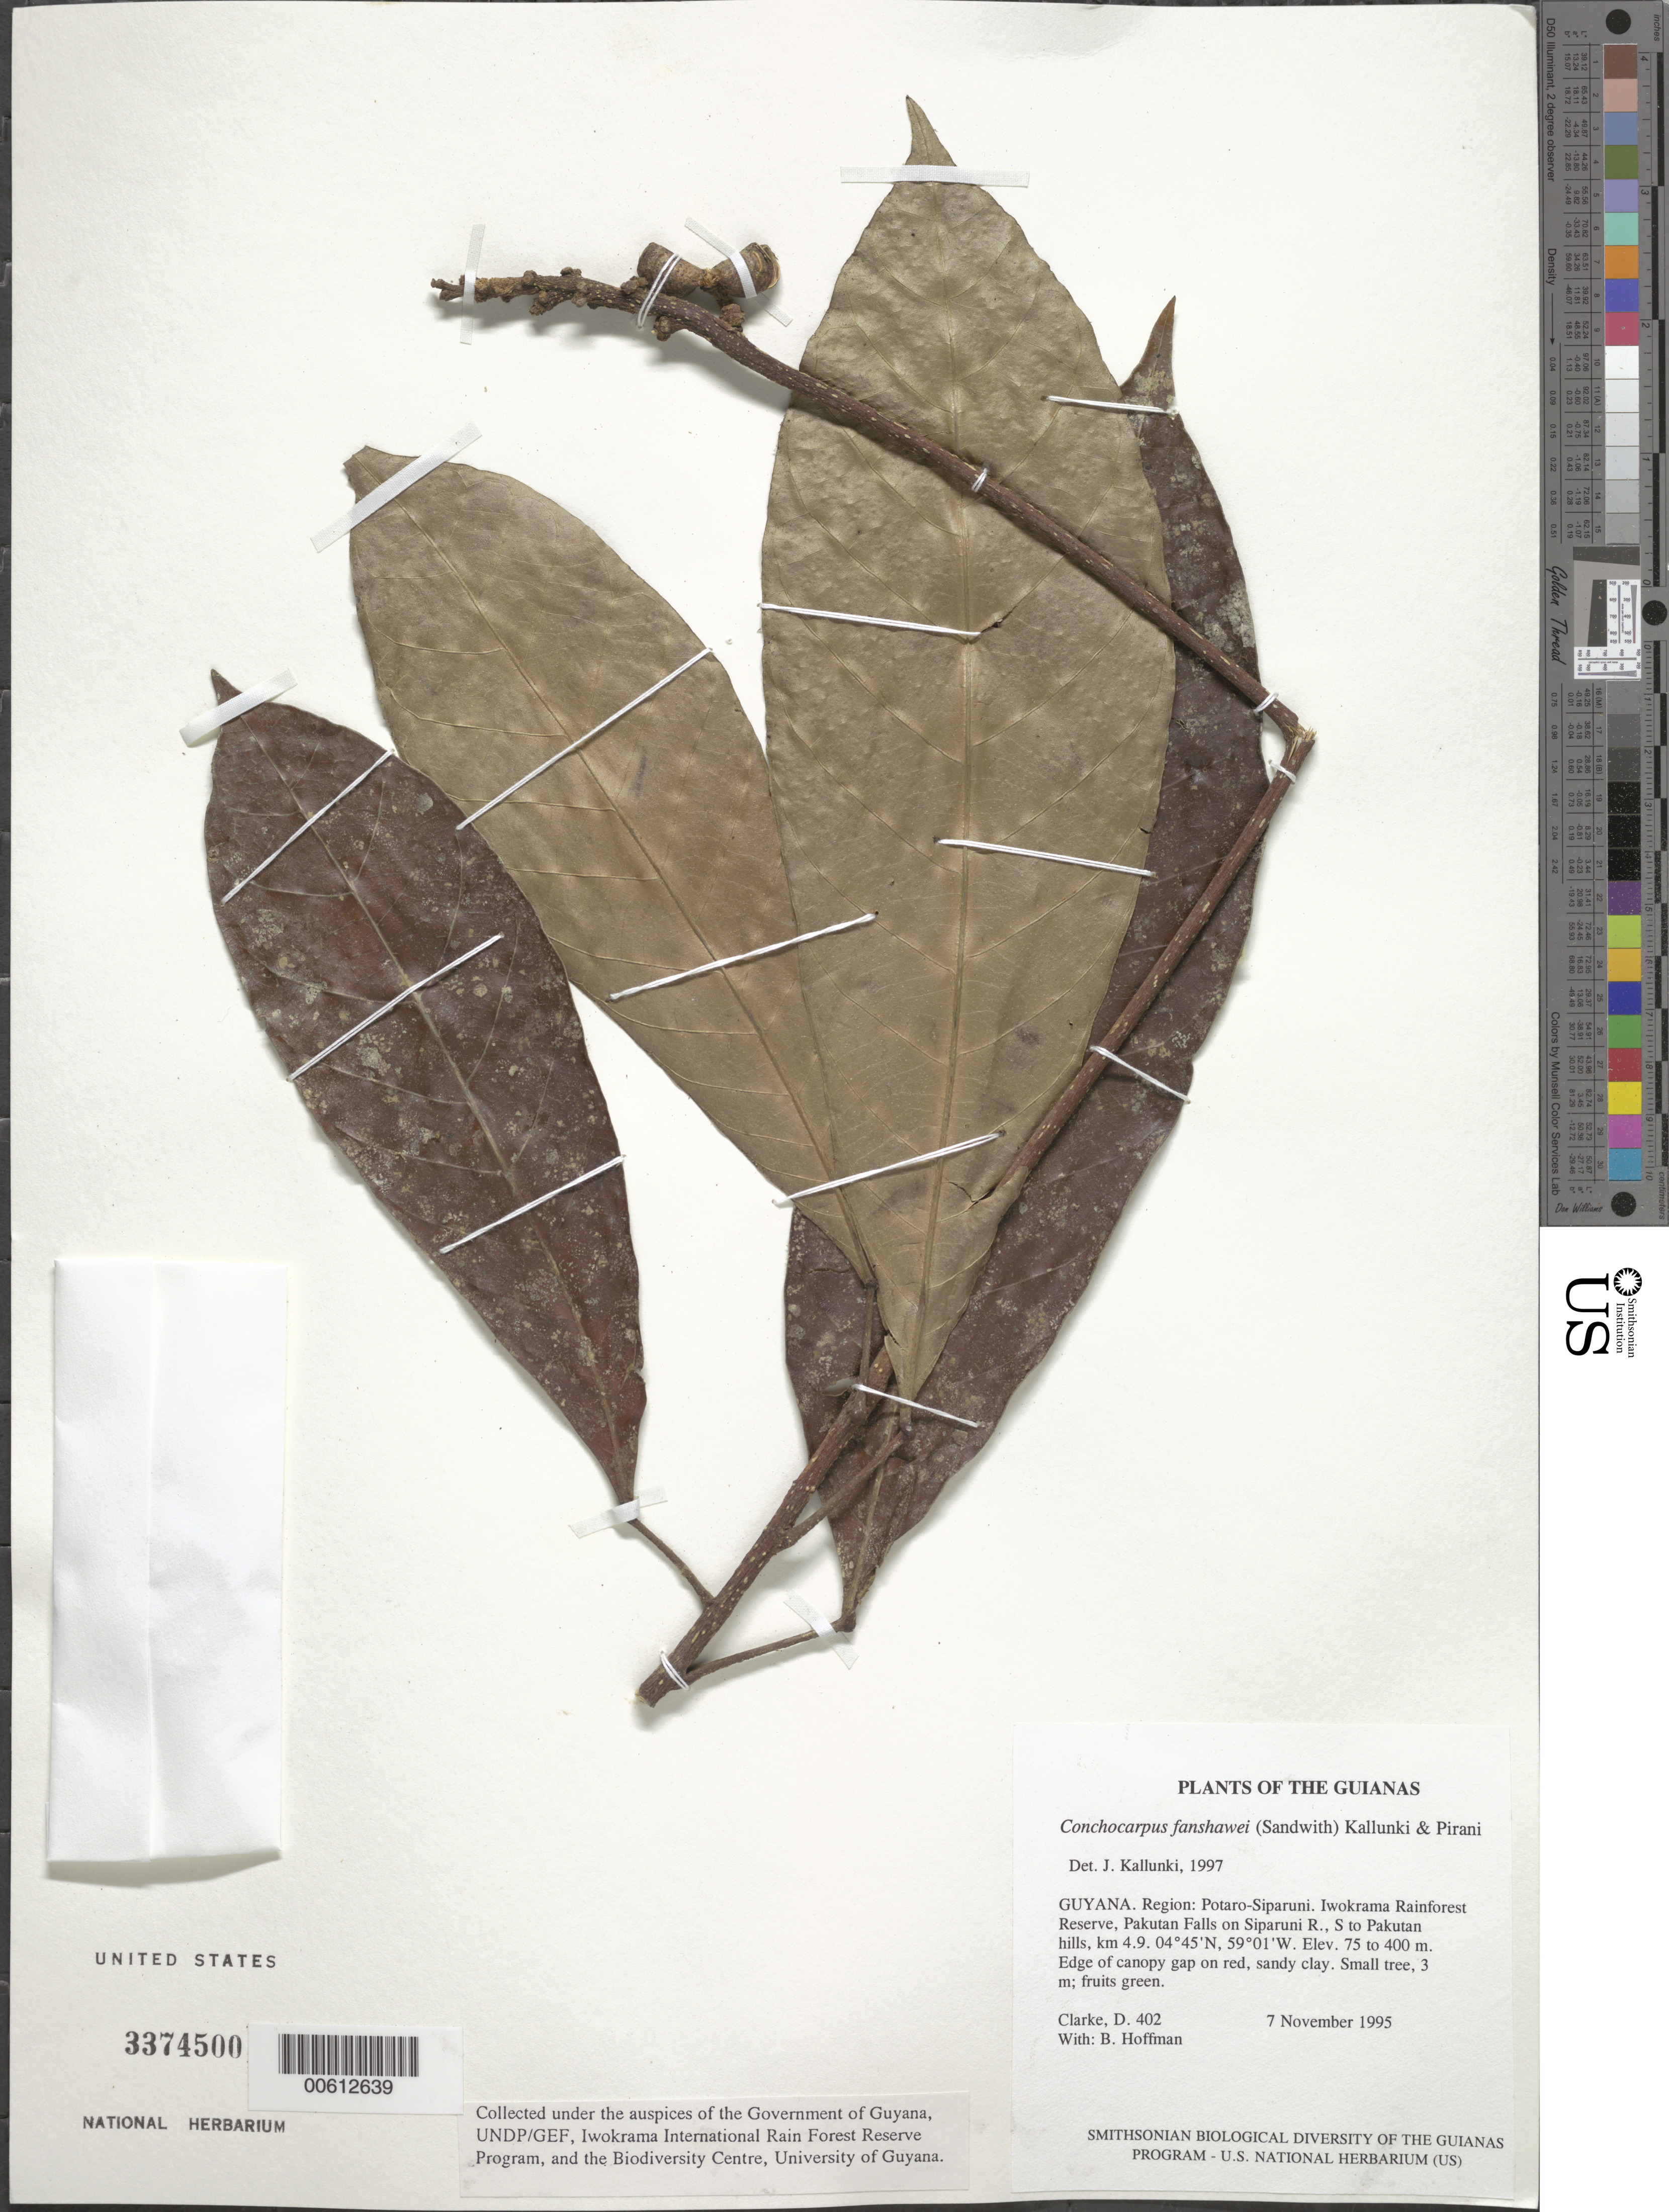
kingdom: Plantae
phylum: Tracheophyta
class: Magnoliopsida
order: Sapindales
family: Rutaceae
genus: Conchocarpus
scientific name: Conchocarpus fanshawei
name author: (Sandwith) Kallunki & Pirani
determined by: Kallunki, Jacquelyn A.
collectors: H. D. Clarke & B. Hoffman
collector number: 402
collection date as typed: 7 November 1995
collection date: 1995-11-07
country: Guyana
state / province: Potaro-Siparuni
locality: Iwokrama Rainforest Reserve, Pakutau Falls on Siparuni R., S to Pakutau hills, km 4.9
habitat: Edge of canopy gap on red, sandy clay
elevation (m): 75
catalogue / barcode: US 3374500